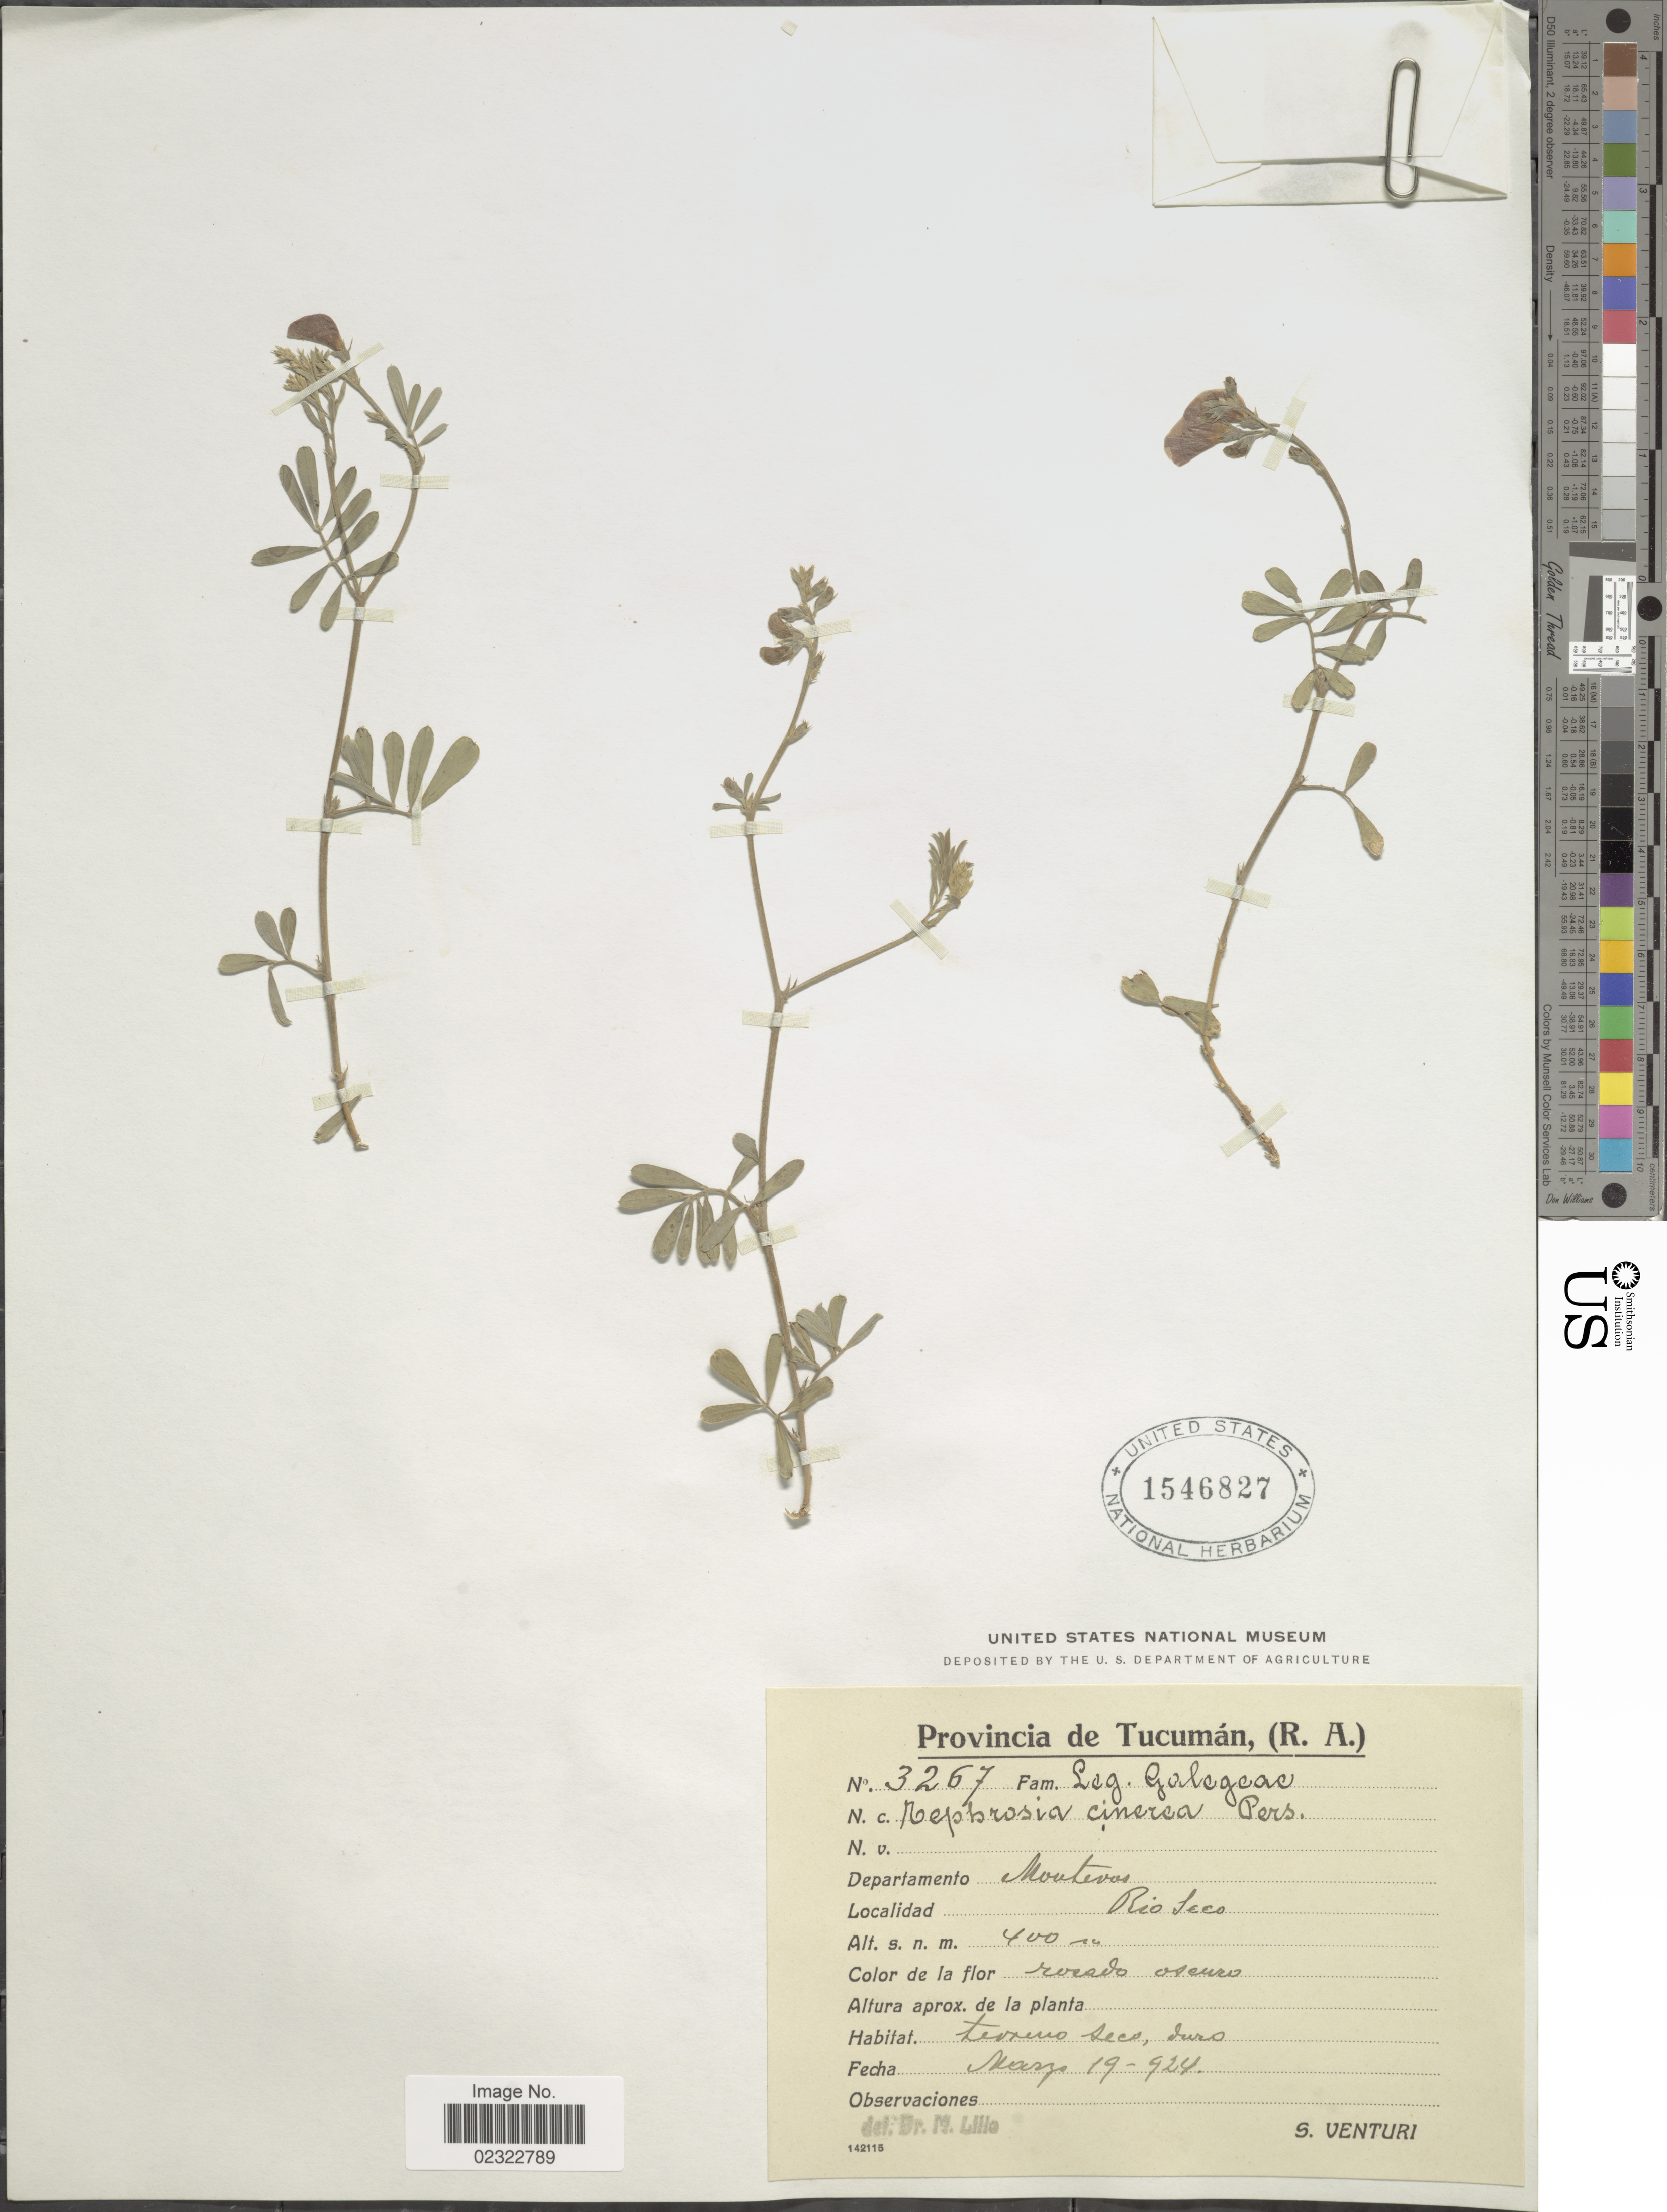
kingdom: Plantae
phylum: Tracheophyta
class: Magnoliopsida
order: Fabales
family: Fabaceae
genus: Tephrosia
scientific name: Tephrosia cinerea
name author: (L.) Pers.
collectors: S. Venturi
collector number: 3267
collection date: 1924-03-19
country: Argentina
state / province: Tucuman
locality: Provencia de Tucuman, (R.A.). Departamento Monteros. Rio Seco.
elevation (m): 400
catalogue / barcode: US 1546827